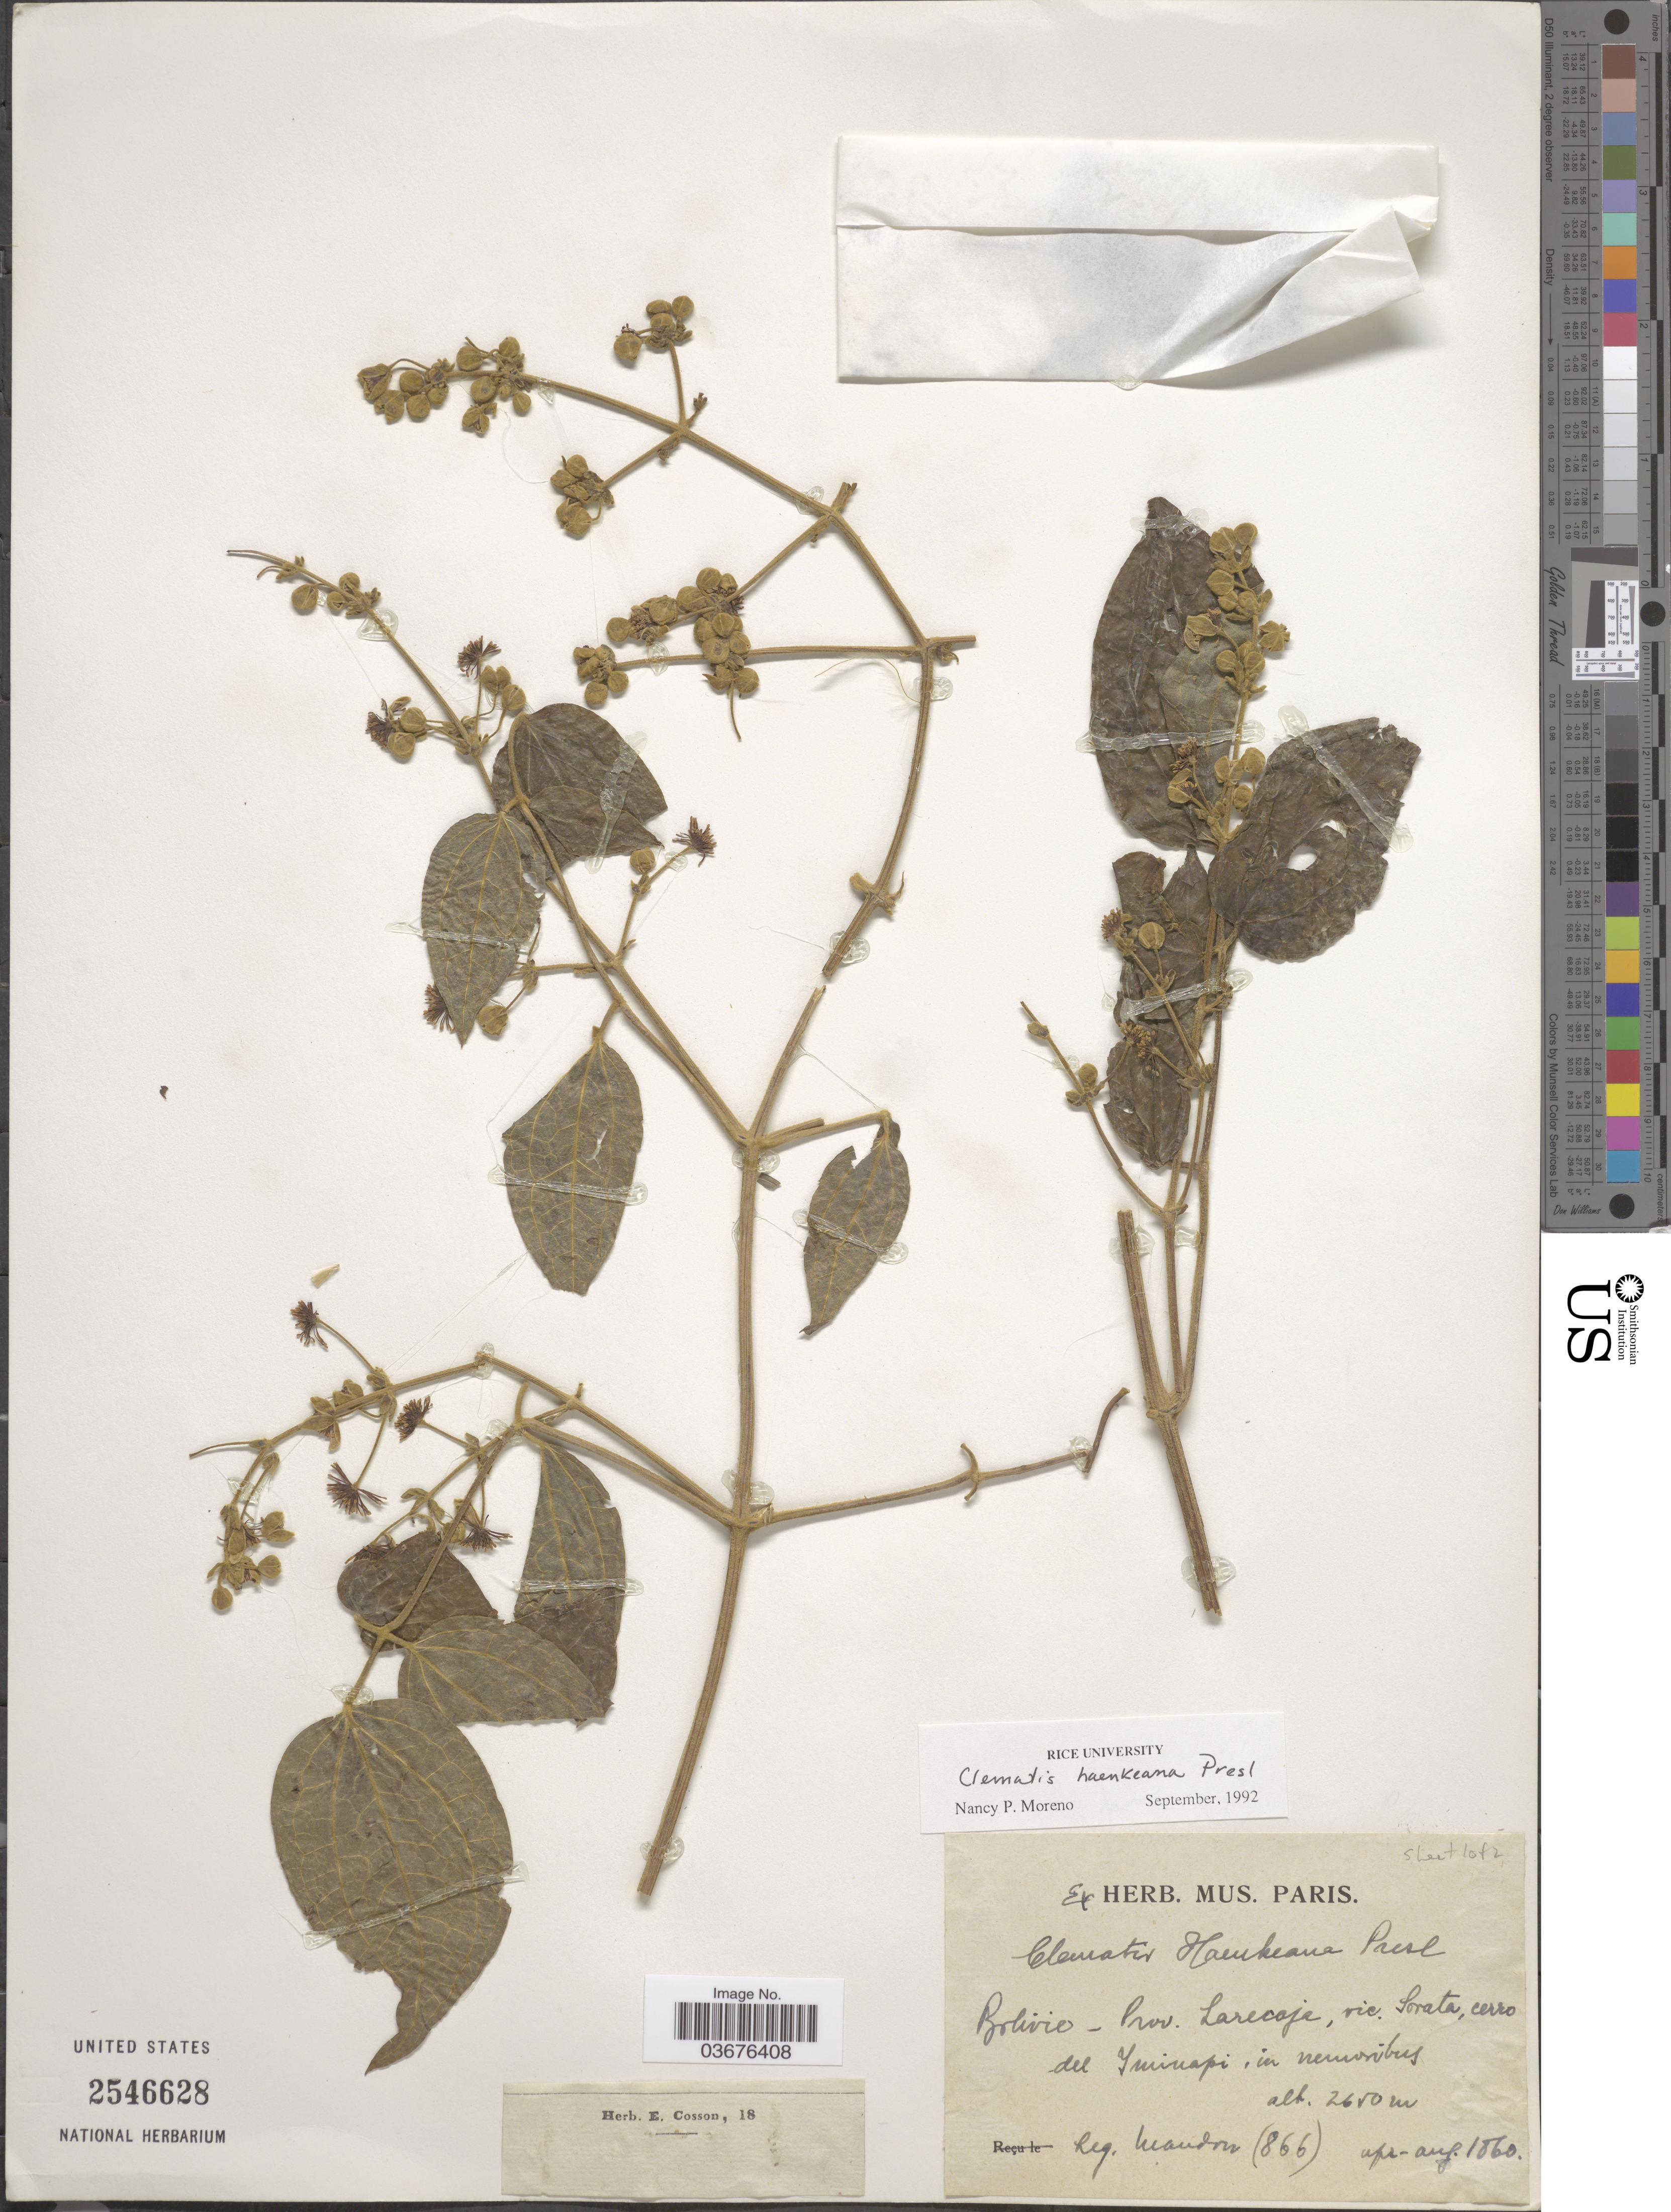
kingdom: Plantae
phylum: Tracheophyta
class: Magnoliopsida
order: Ranunculales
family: Ranunculaceae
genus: Clematis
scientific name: Clematis haenkeana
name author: C. Presl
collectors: Mandon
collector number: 866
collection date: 1860-04/1860-08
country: Bolivia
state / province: La Páz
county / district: Larecaja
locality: Prov. Larecaja, vic. Sorata, cerro del Yuriuapi.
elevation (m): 2650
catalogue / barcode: US 2546628